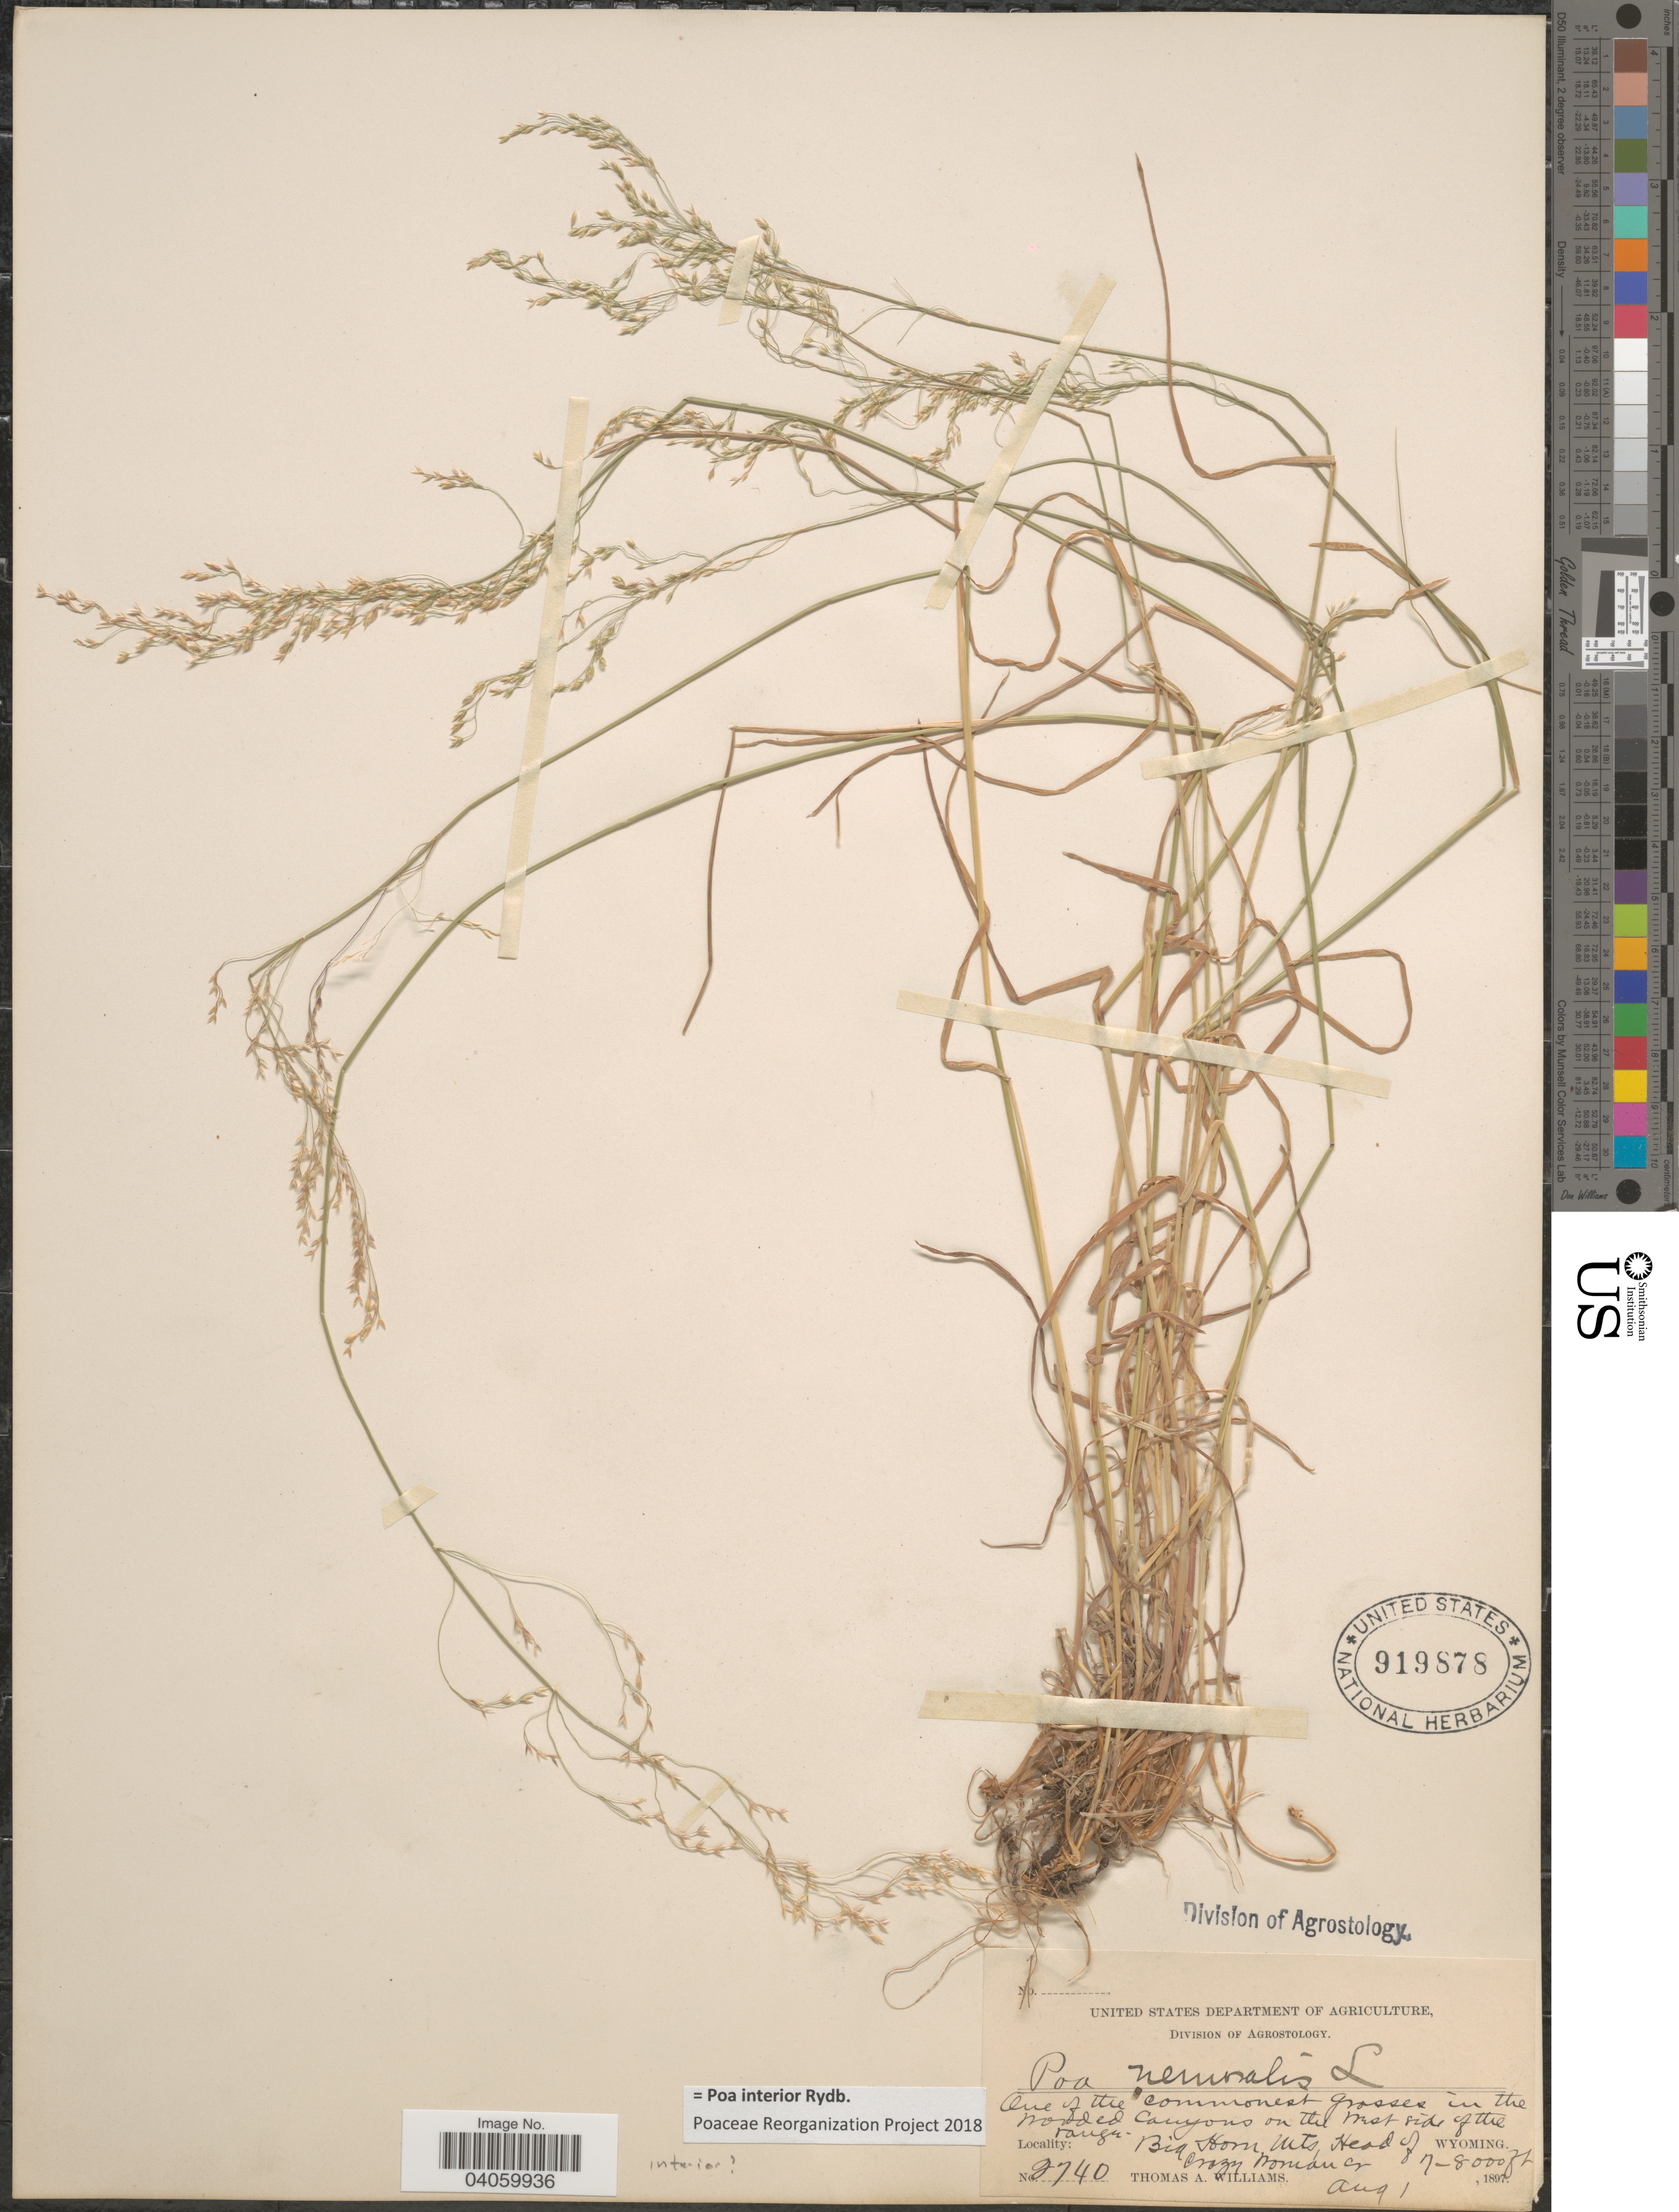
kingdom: Plantae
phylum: Tracheophyta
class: Liliopsida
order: Poales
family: Poaceae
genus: Poa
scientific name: Poa interior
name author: Rydb.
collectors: T. A. Williams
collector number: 2740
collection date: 1897-08-01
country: United States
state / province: Wyoming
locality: Big Horn Mts, Head of Crazy Woman Cr.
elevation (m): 2134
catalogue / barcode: US 919878